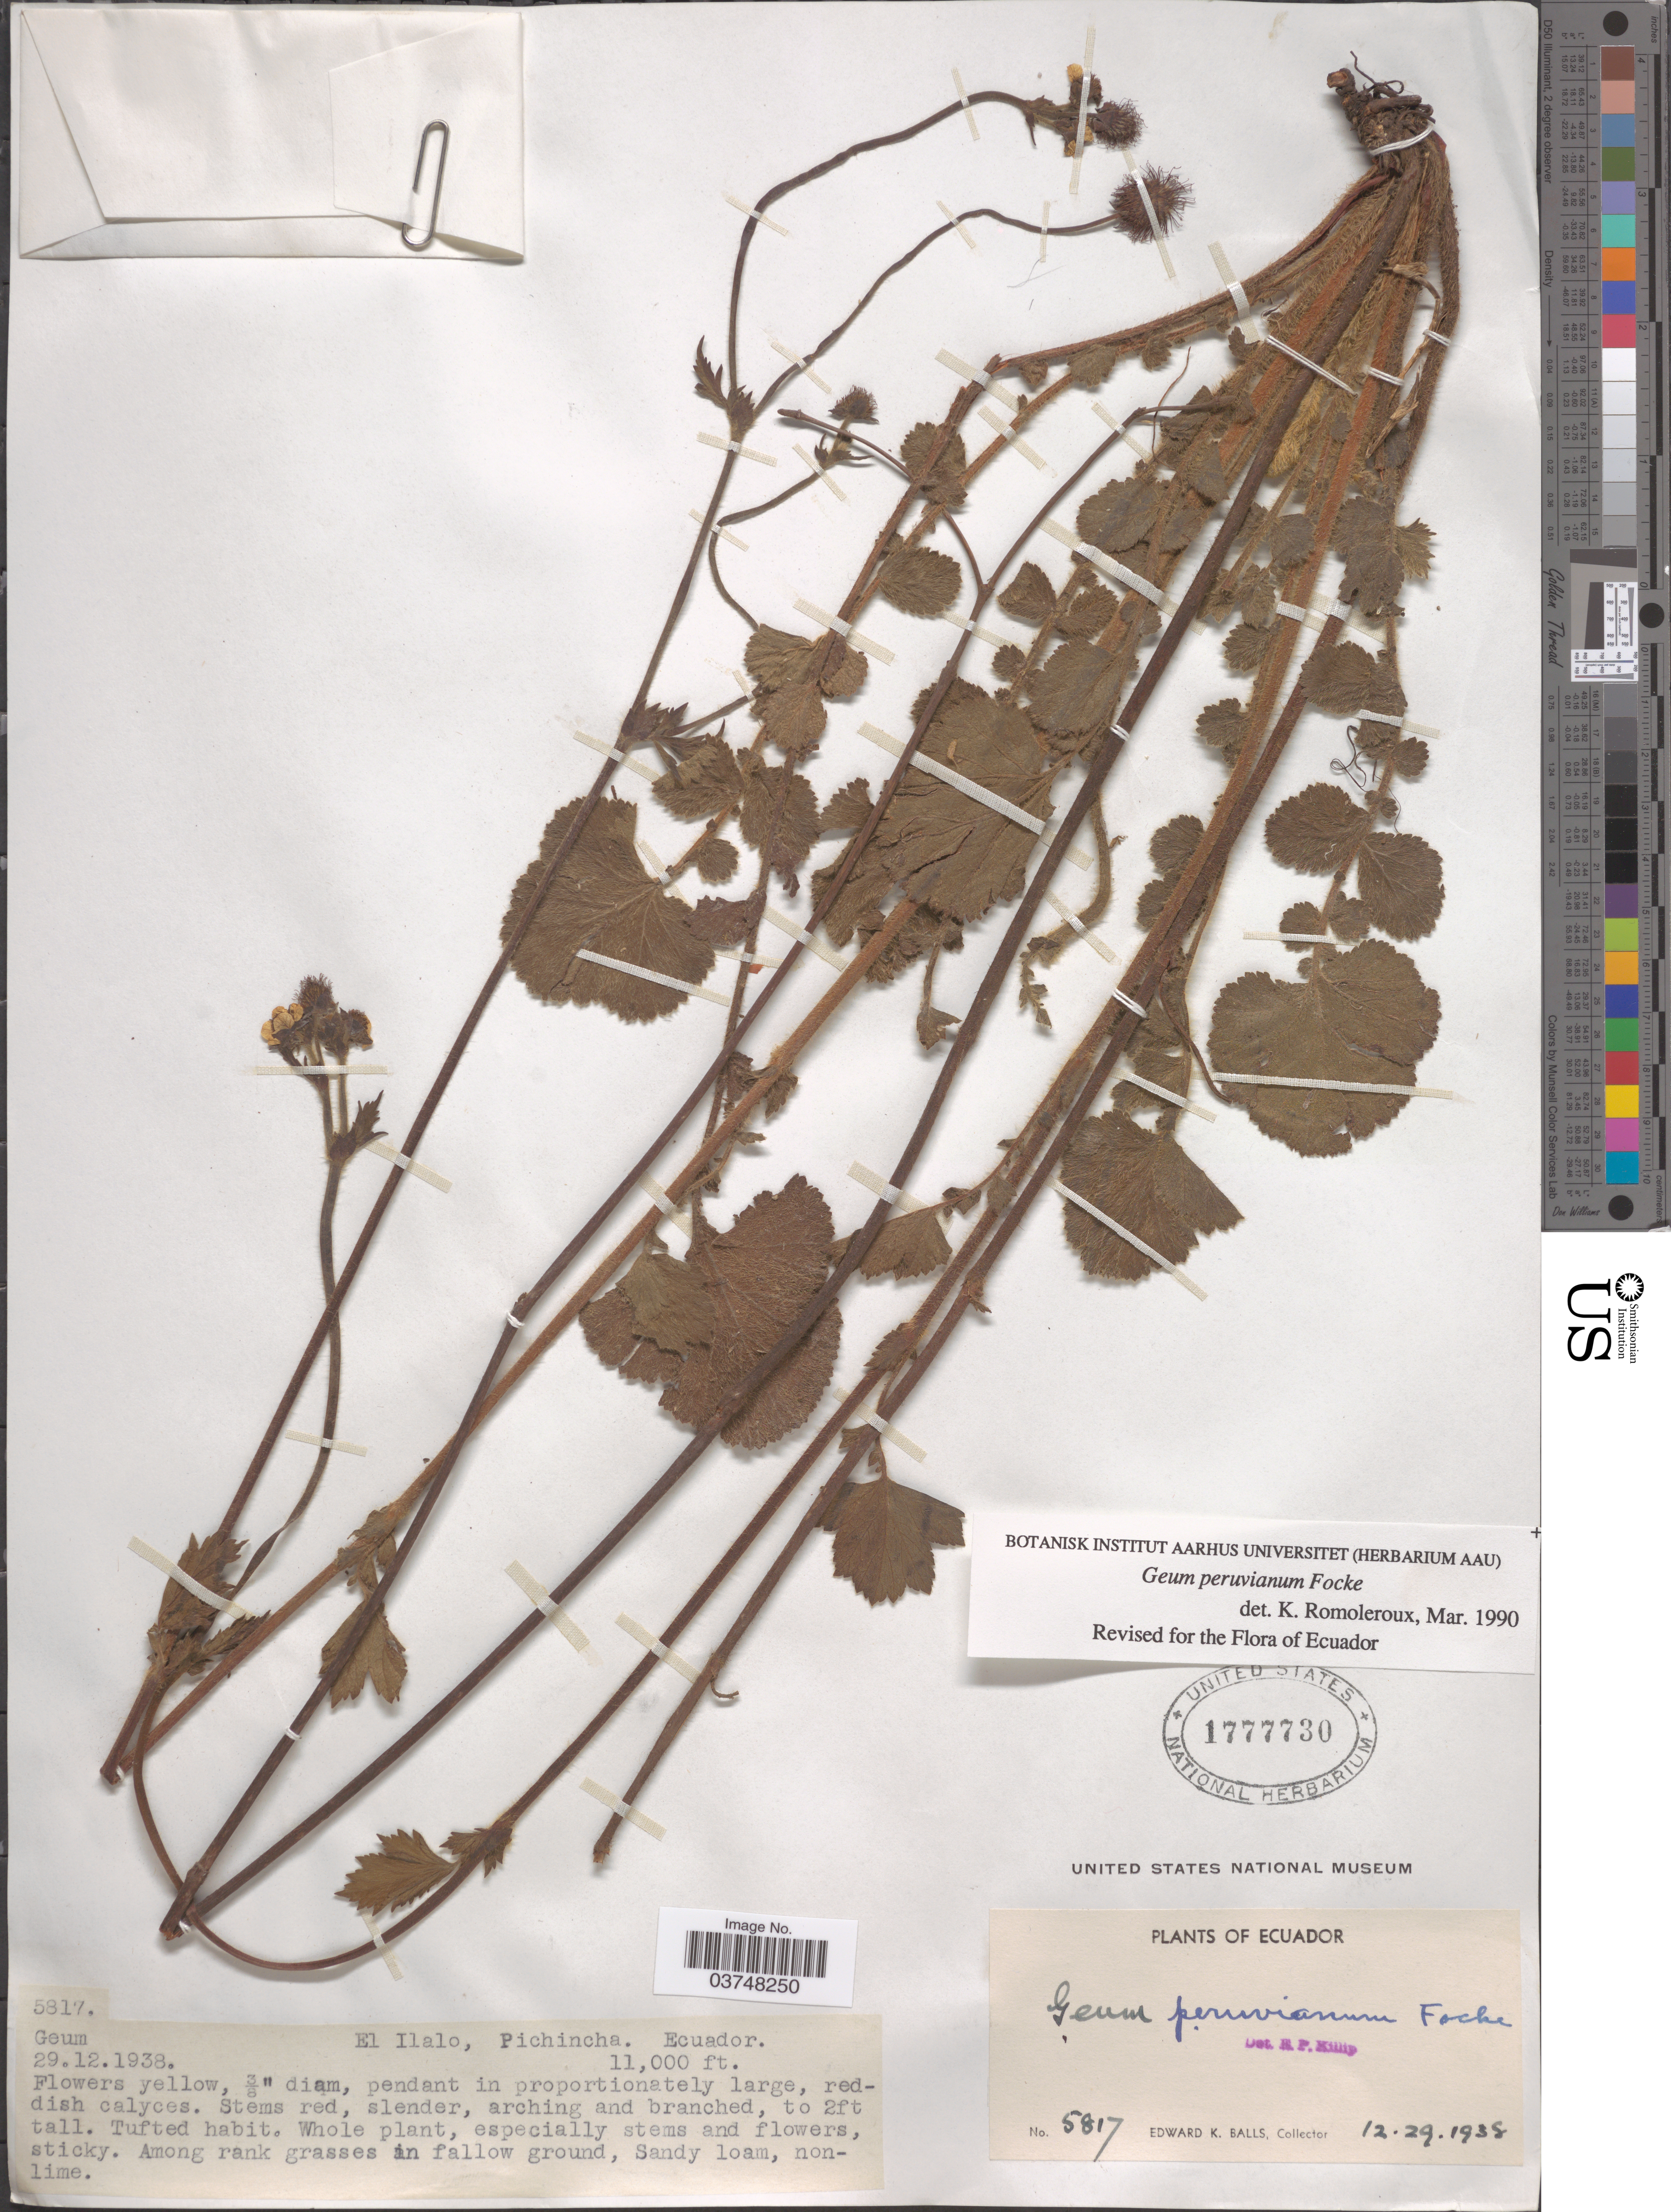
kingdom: Plantae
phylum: Tracheophyta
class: Magnoliopsida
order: Rosales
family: Rosaceae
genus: Geum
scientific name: Geum peruvianum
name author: Focke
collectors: E. K. Balls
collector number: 5817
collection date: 1938-12-29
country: Ecuador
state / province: Pichincha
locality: El Ilalo.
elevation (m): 3353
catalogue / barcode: US 1777730